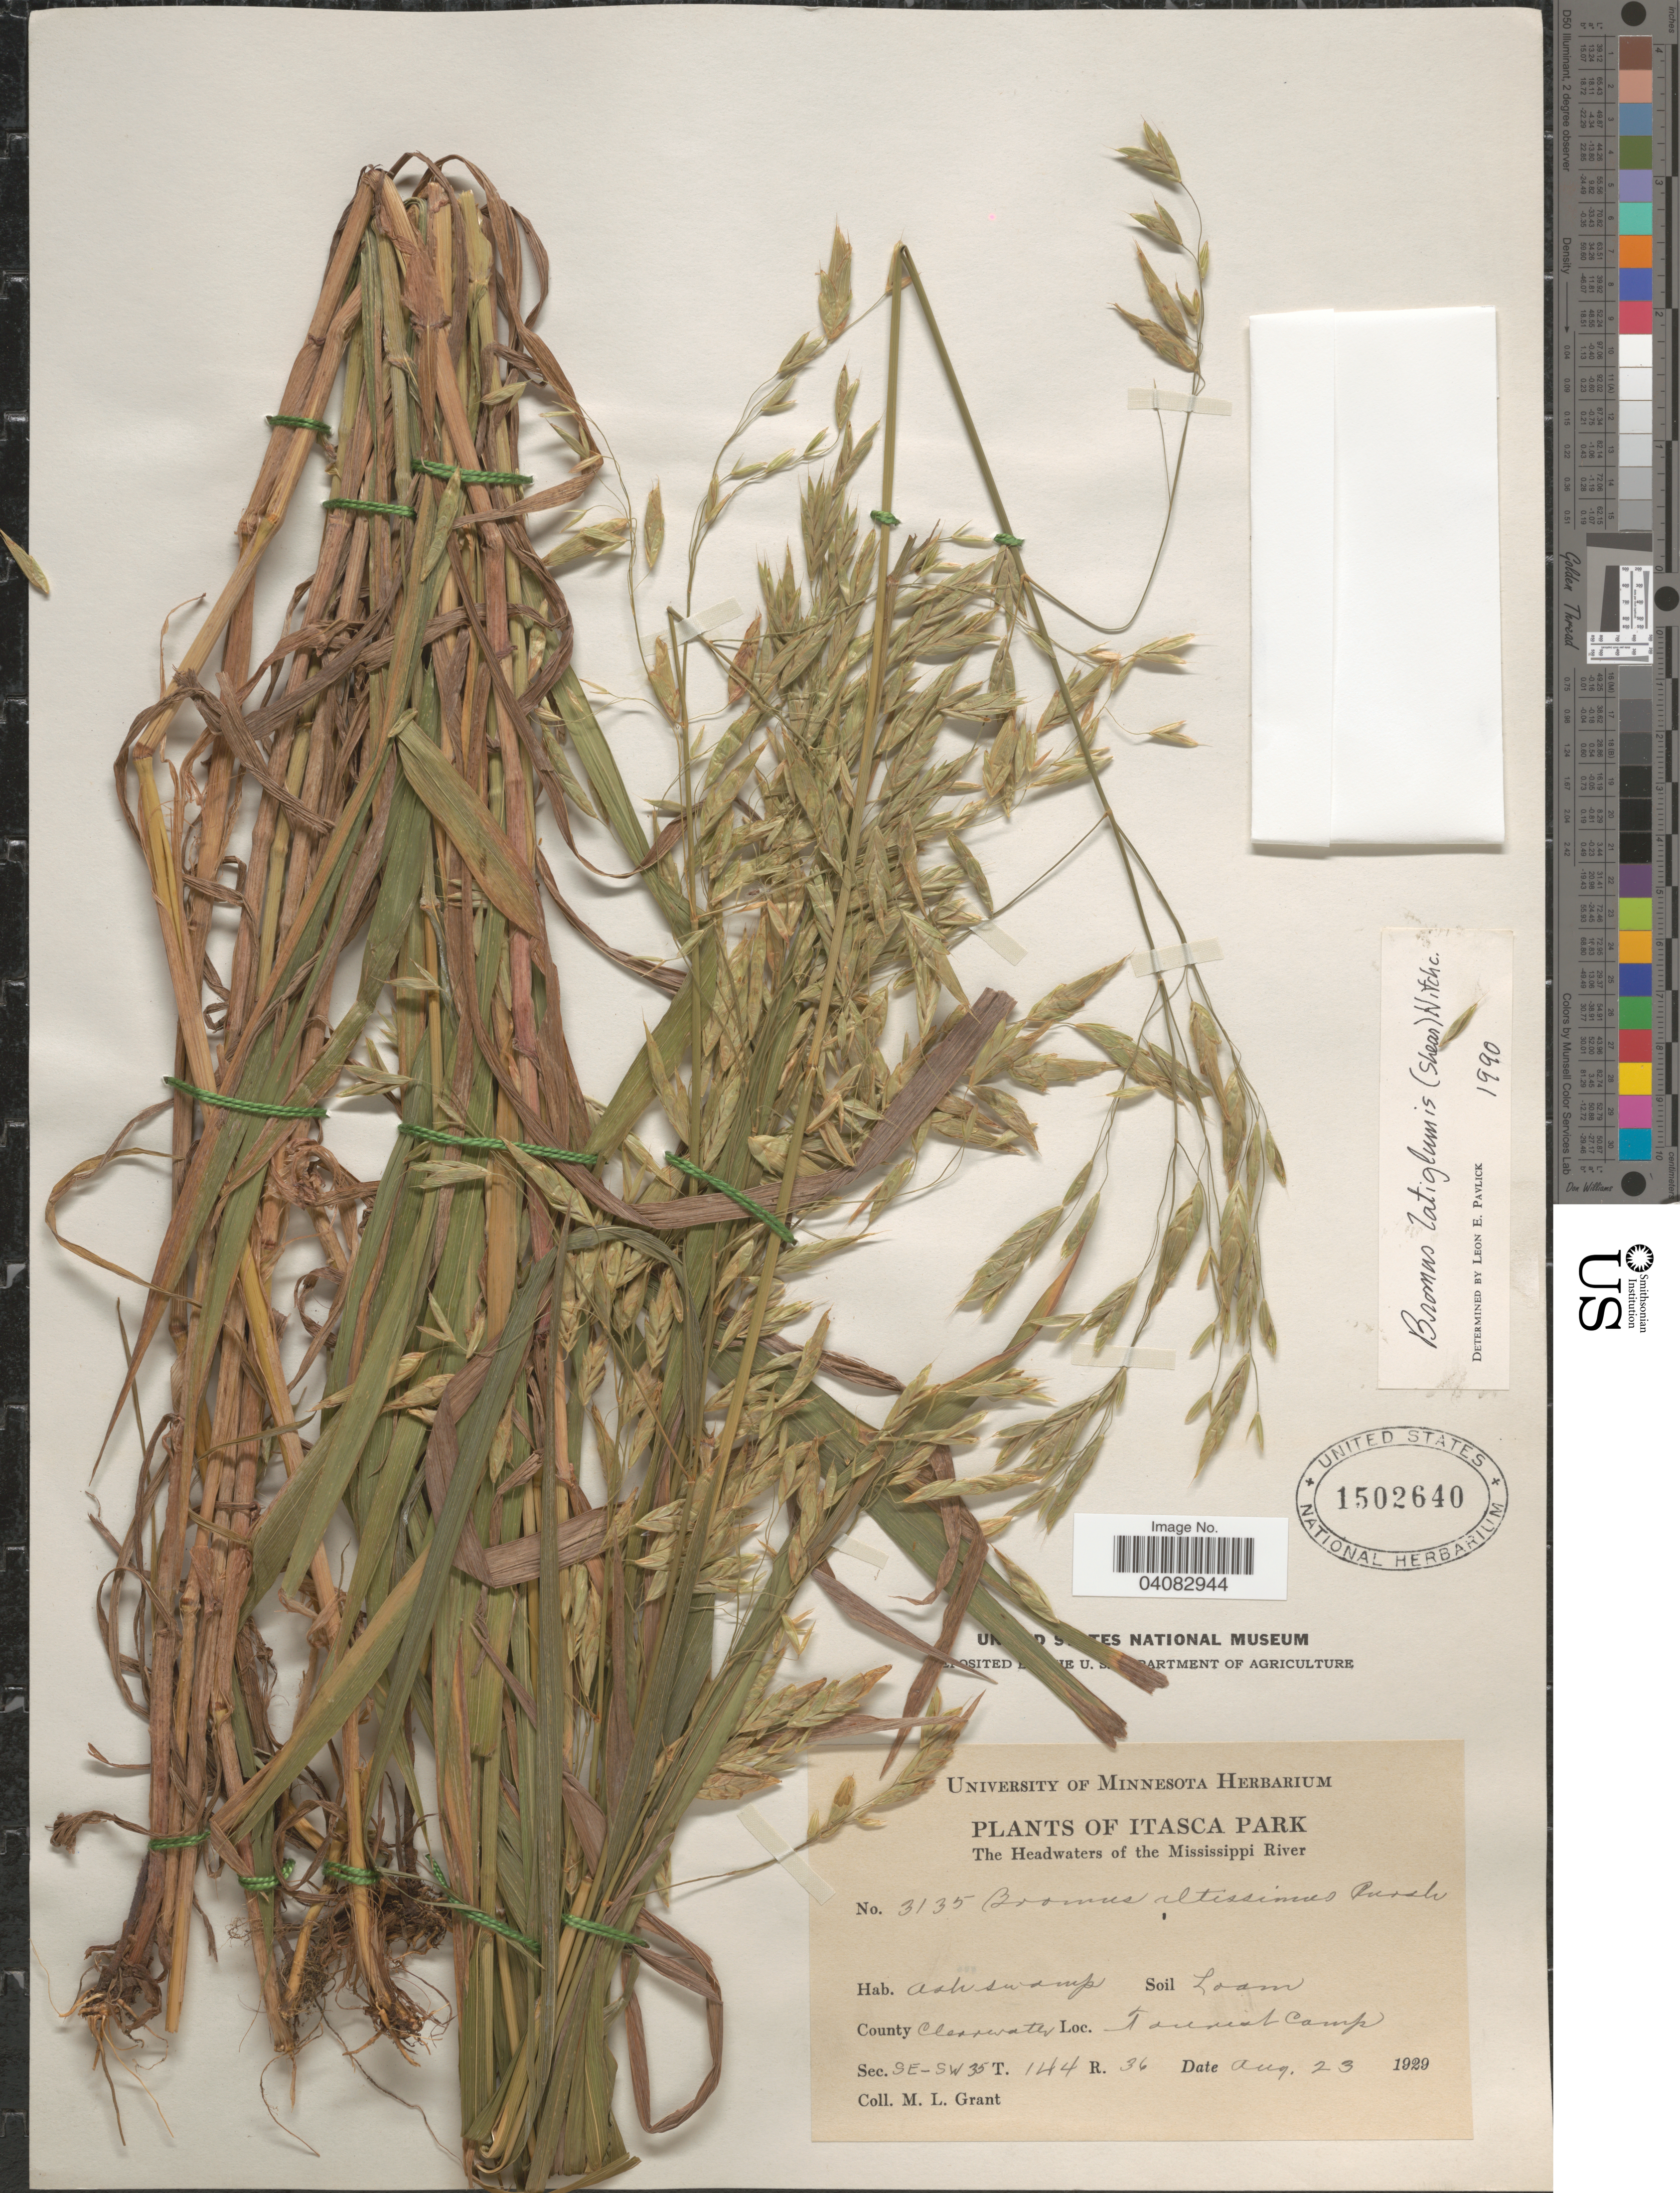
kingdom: Plantae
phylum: Tracheophyta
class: Liliopsida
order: Poales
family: Poaceae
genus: Bromus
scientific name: Bromus latiglumis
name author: (Scribn. ex Shear) Hitchc.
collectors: M. L. Grant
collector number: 3135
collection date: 1929-08-23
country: United States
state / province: Minnesota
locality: Itasca Park. The Headwaters of the Mississippi River. County Clearwater. Torrent Camp. Sec. SE-SW 35 T. 144 R. 36.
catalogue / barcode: US 1502640